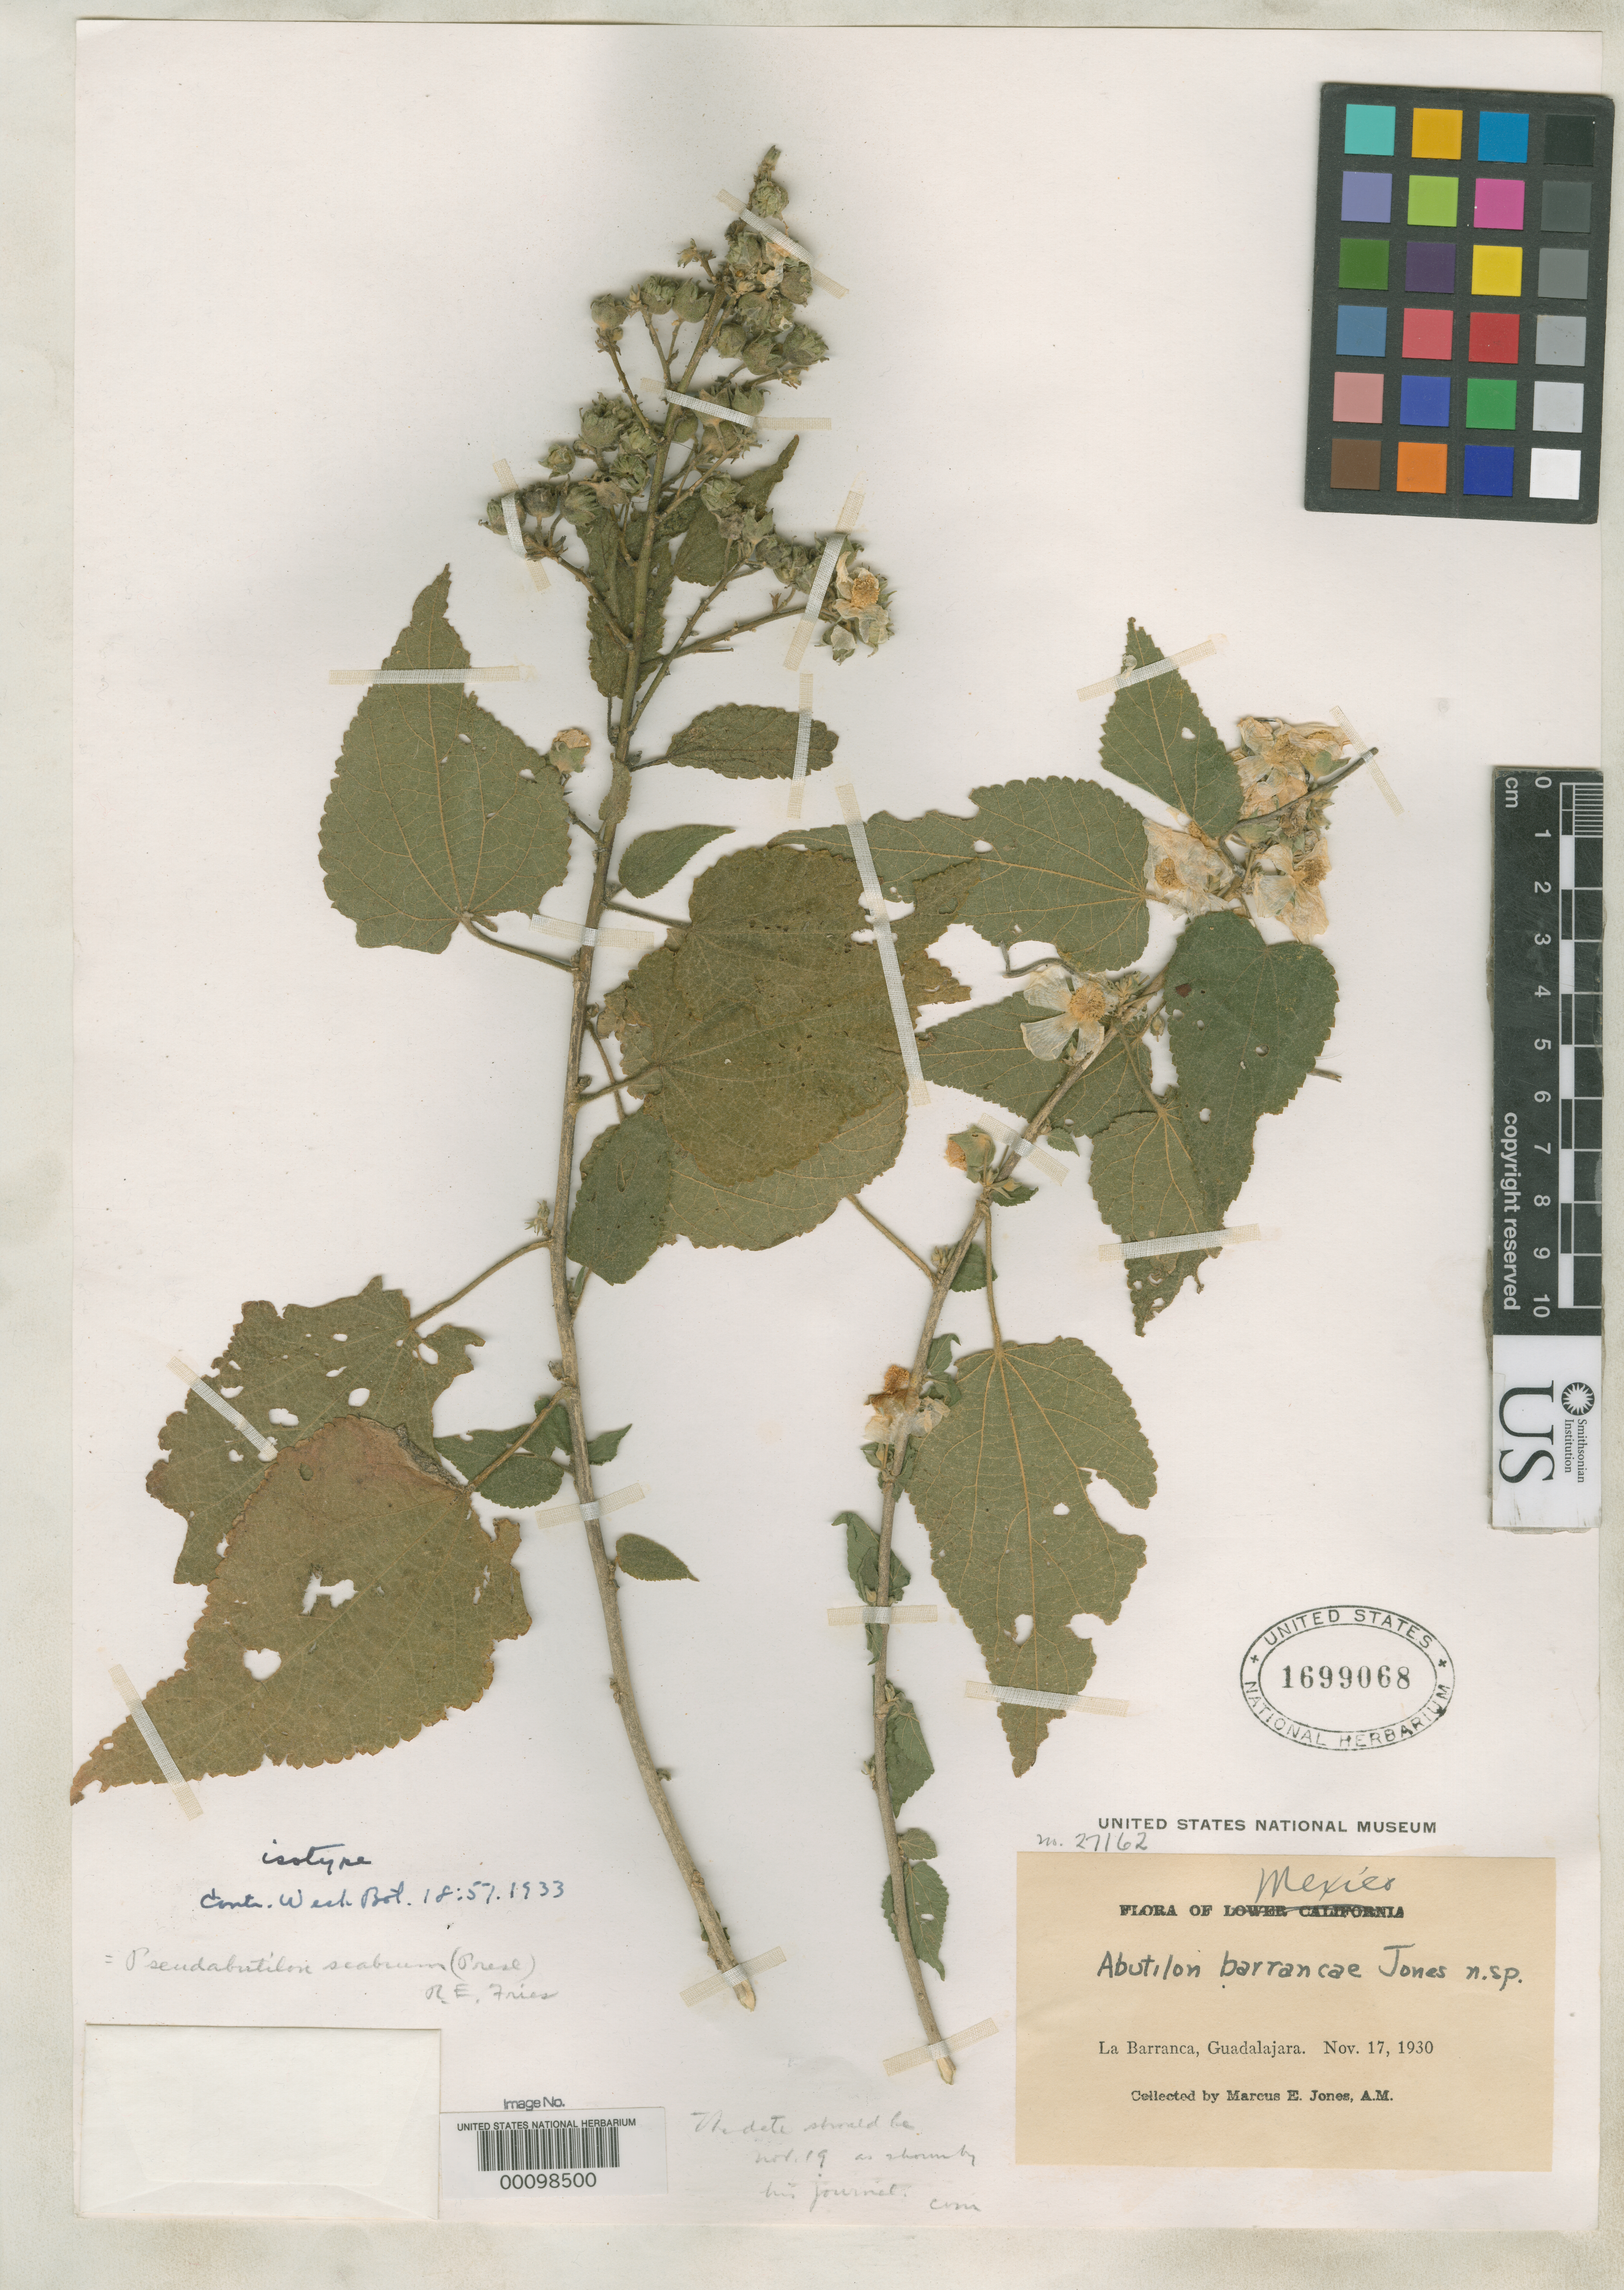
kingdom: Plantae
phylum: Tracheophyta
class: Magnoliopsida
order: Malvales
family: Malvaceae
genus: Abutilon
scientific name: Abutilon barrancae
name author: M.E. Jones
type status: Isotype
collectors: M. E. Jones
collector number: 27162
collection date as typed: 19 Nov 1930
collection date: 1930-11-19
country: Mexico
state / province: Jalisco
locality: Guadalajara; La Barranca.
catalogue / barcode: US 1699068